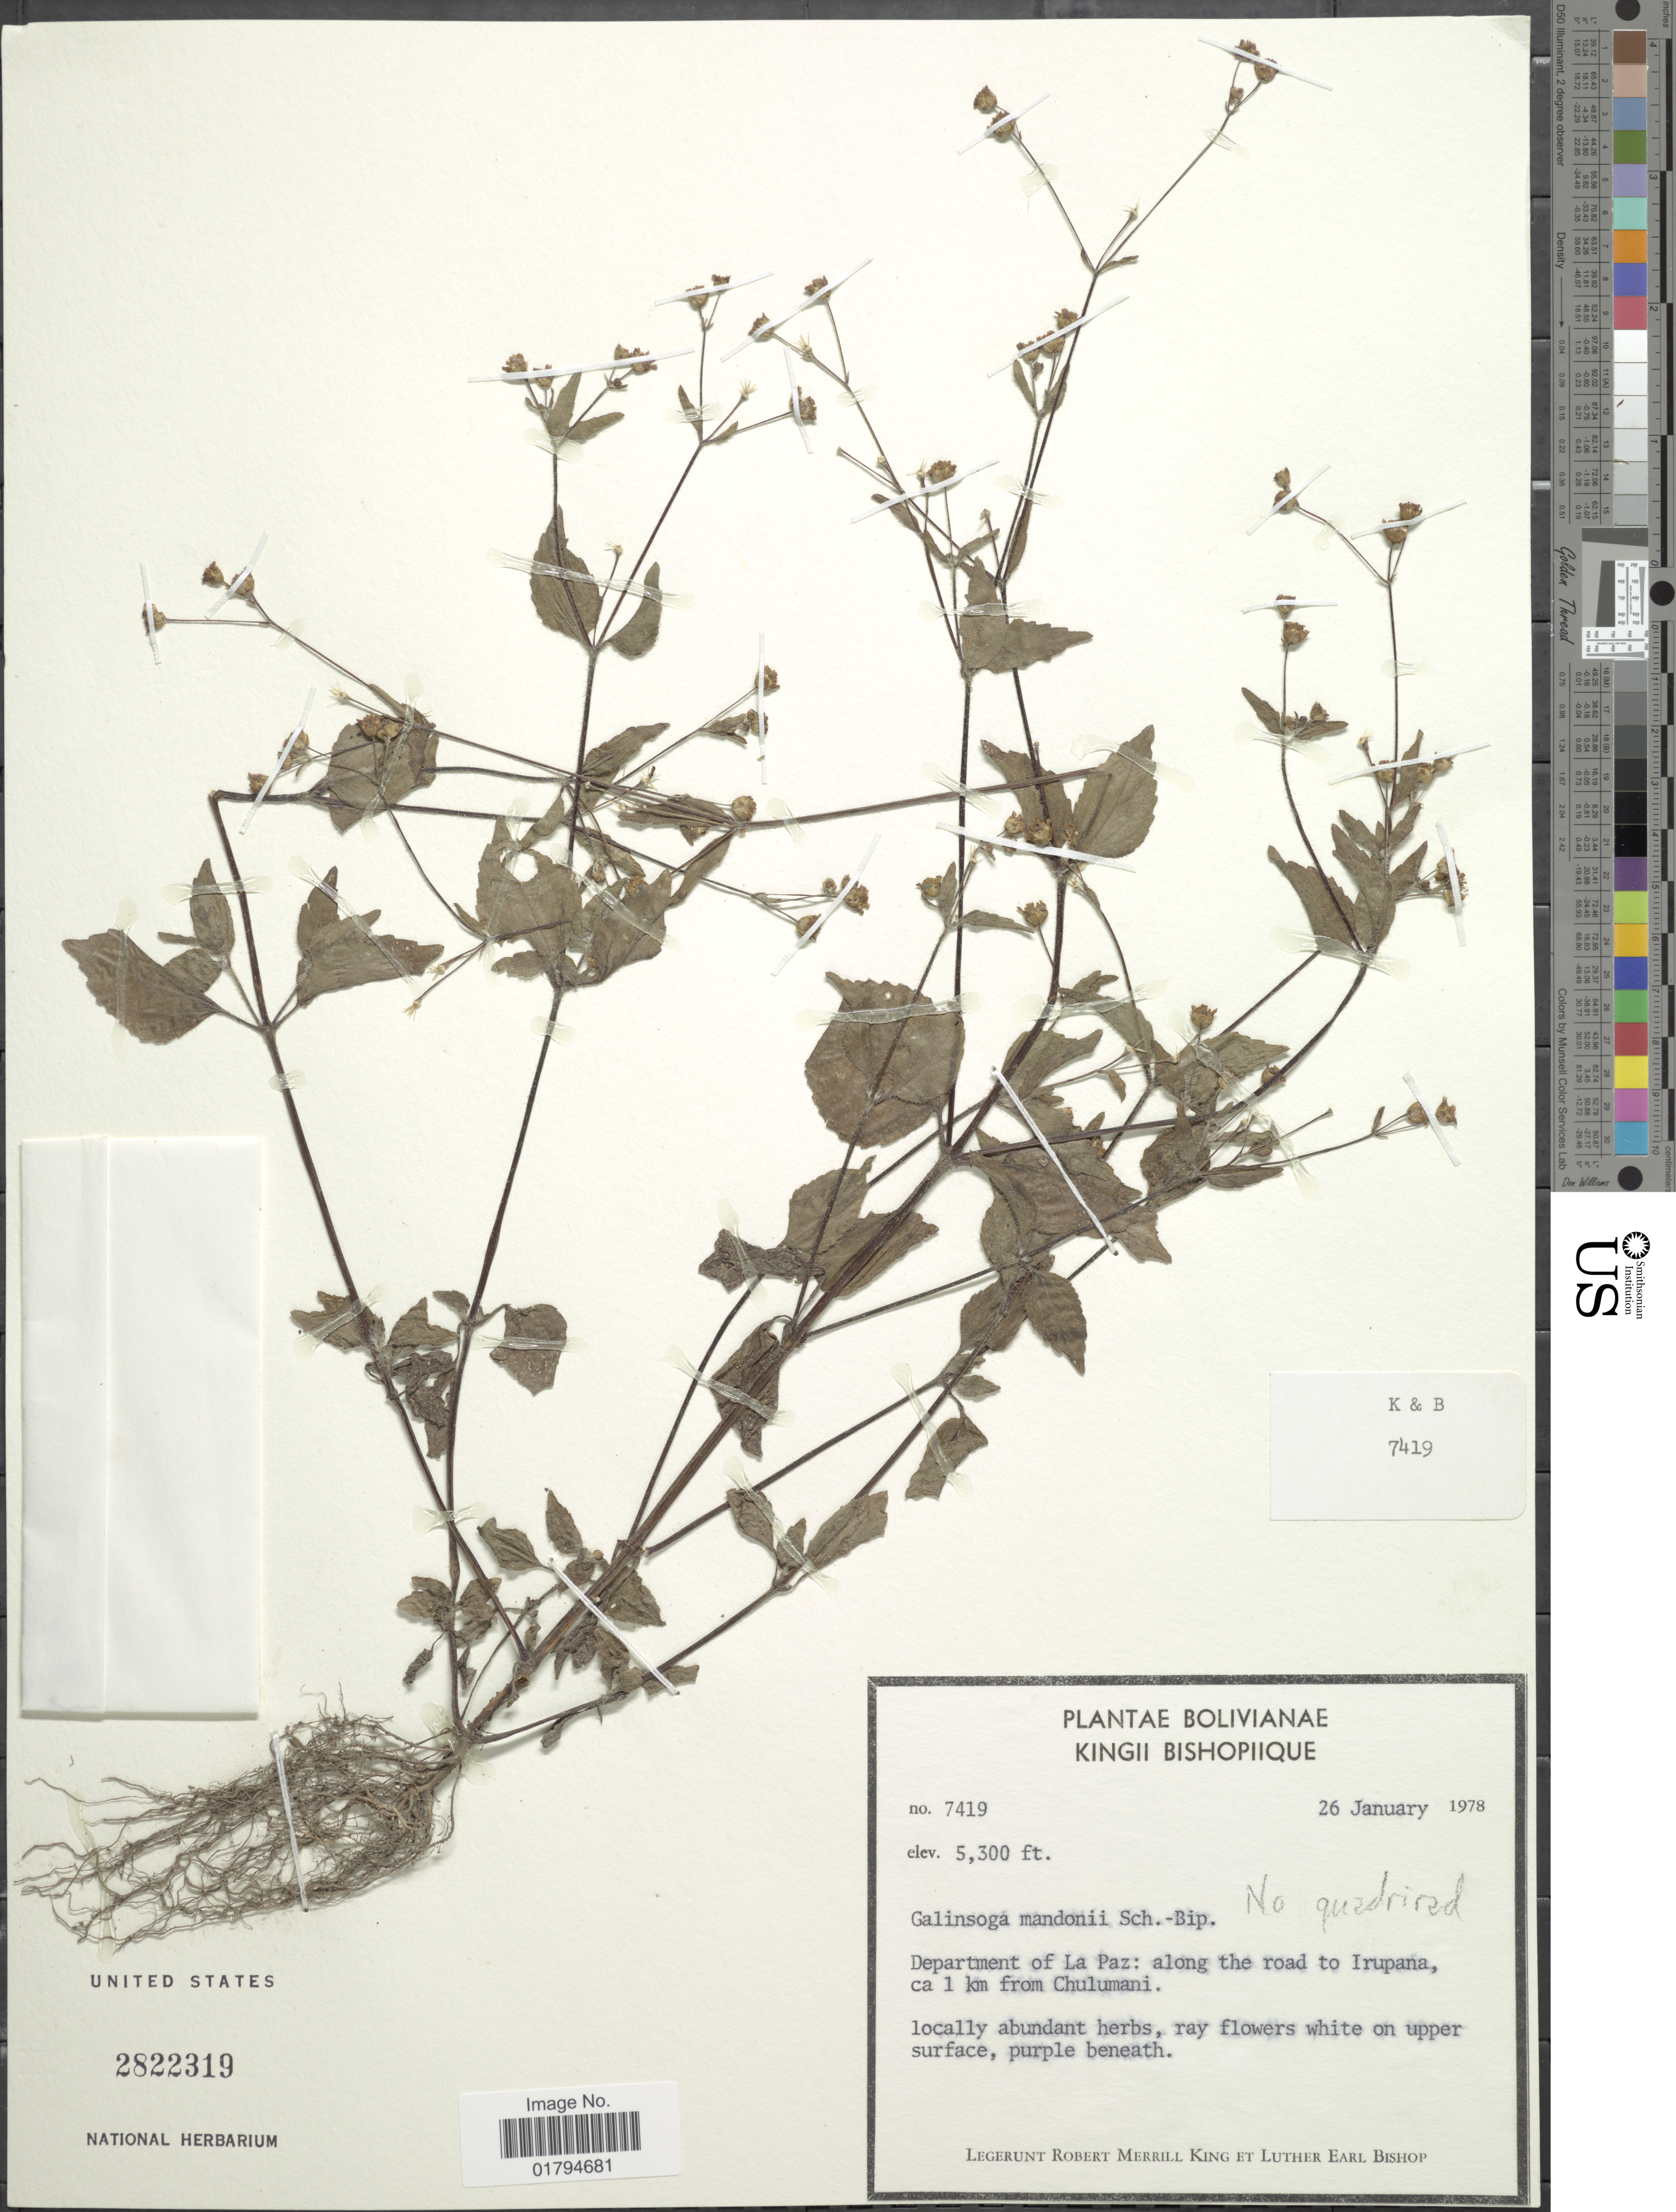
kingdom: Plantae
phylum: Tracheophyta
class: Magnoliopsida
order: Asterales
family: Asteraceae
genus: Galinsoga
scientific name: Galinsoga quadriradiata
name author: Ruiz & Pav.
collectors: R. M. King & L. E. Bishop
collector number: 7419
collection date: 1978-01-26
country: Bolivia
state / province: La Paz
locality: Along the road to Irupana, ca 1 km from Chulumani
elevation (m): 1615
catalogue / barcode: US 2822319